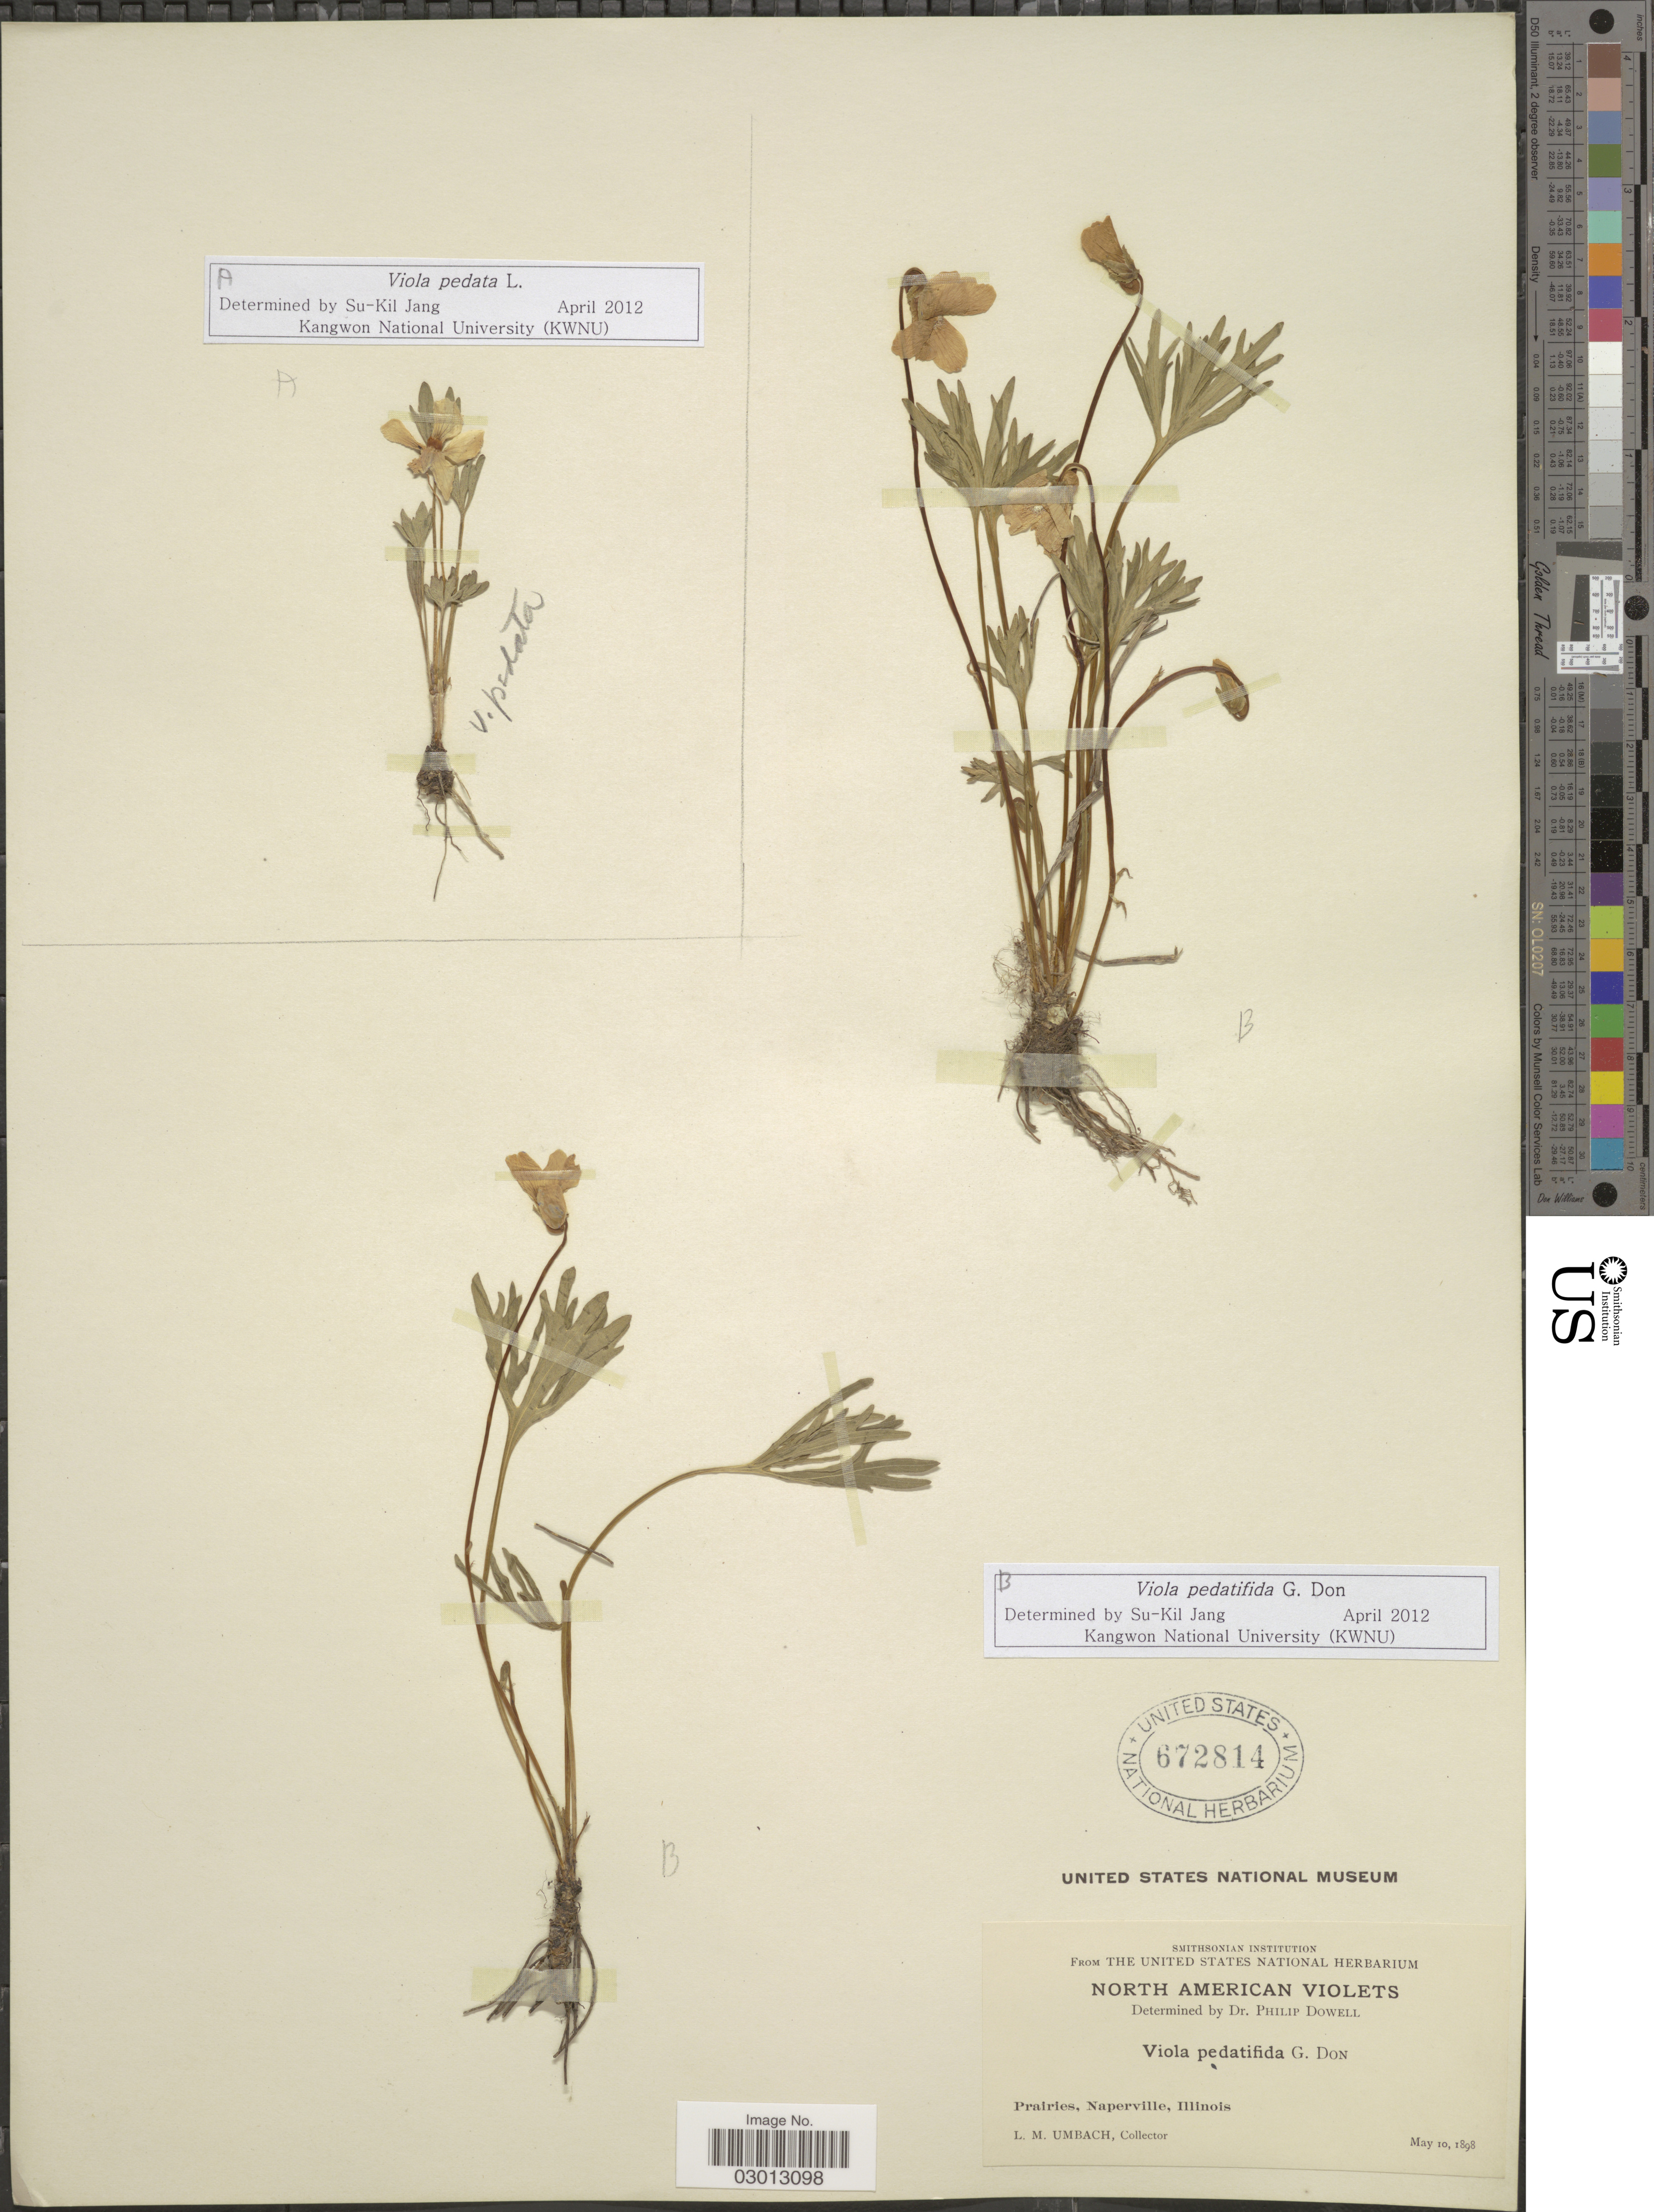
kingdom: Plantae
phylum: Tracheophyta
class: Magnoliopsida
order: Malpighiales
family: Violaceae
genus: Viola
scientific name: Viola pedatifida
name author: G. Don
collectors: L. M. Umbach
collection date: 1898-05-10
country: United States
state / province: Illinois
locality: Prairies, Naperville.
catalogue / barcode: US 672814